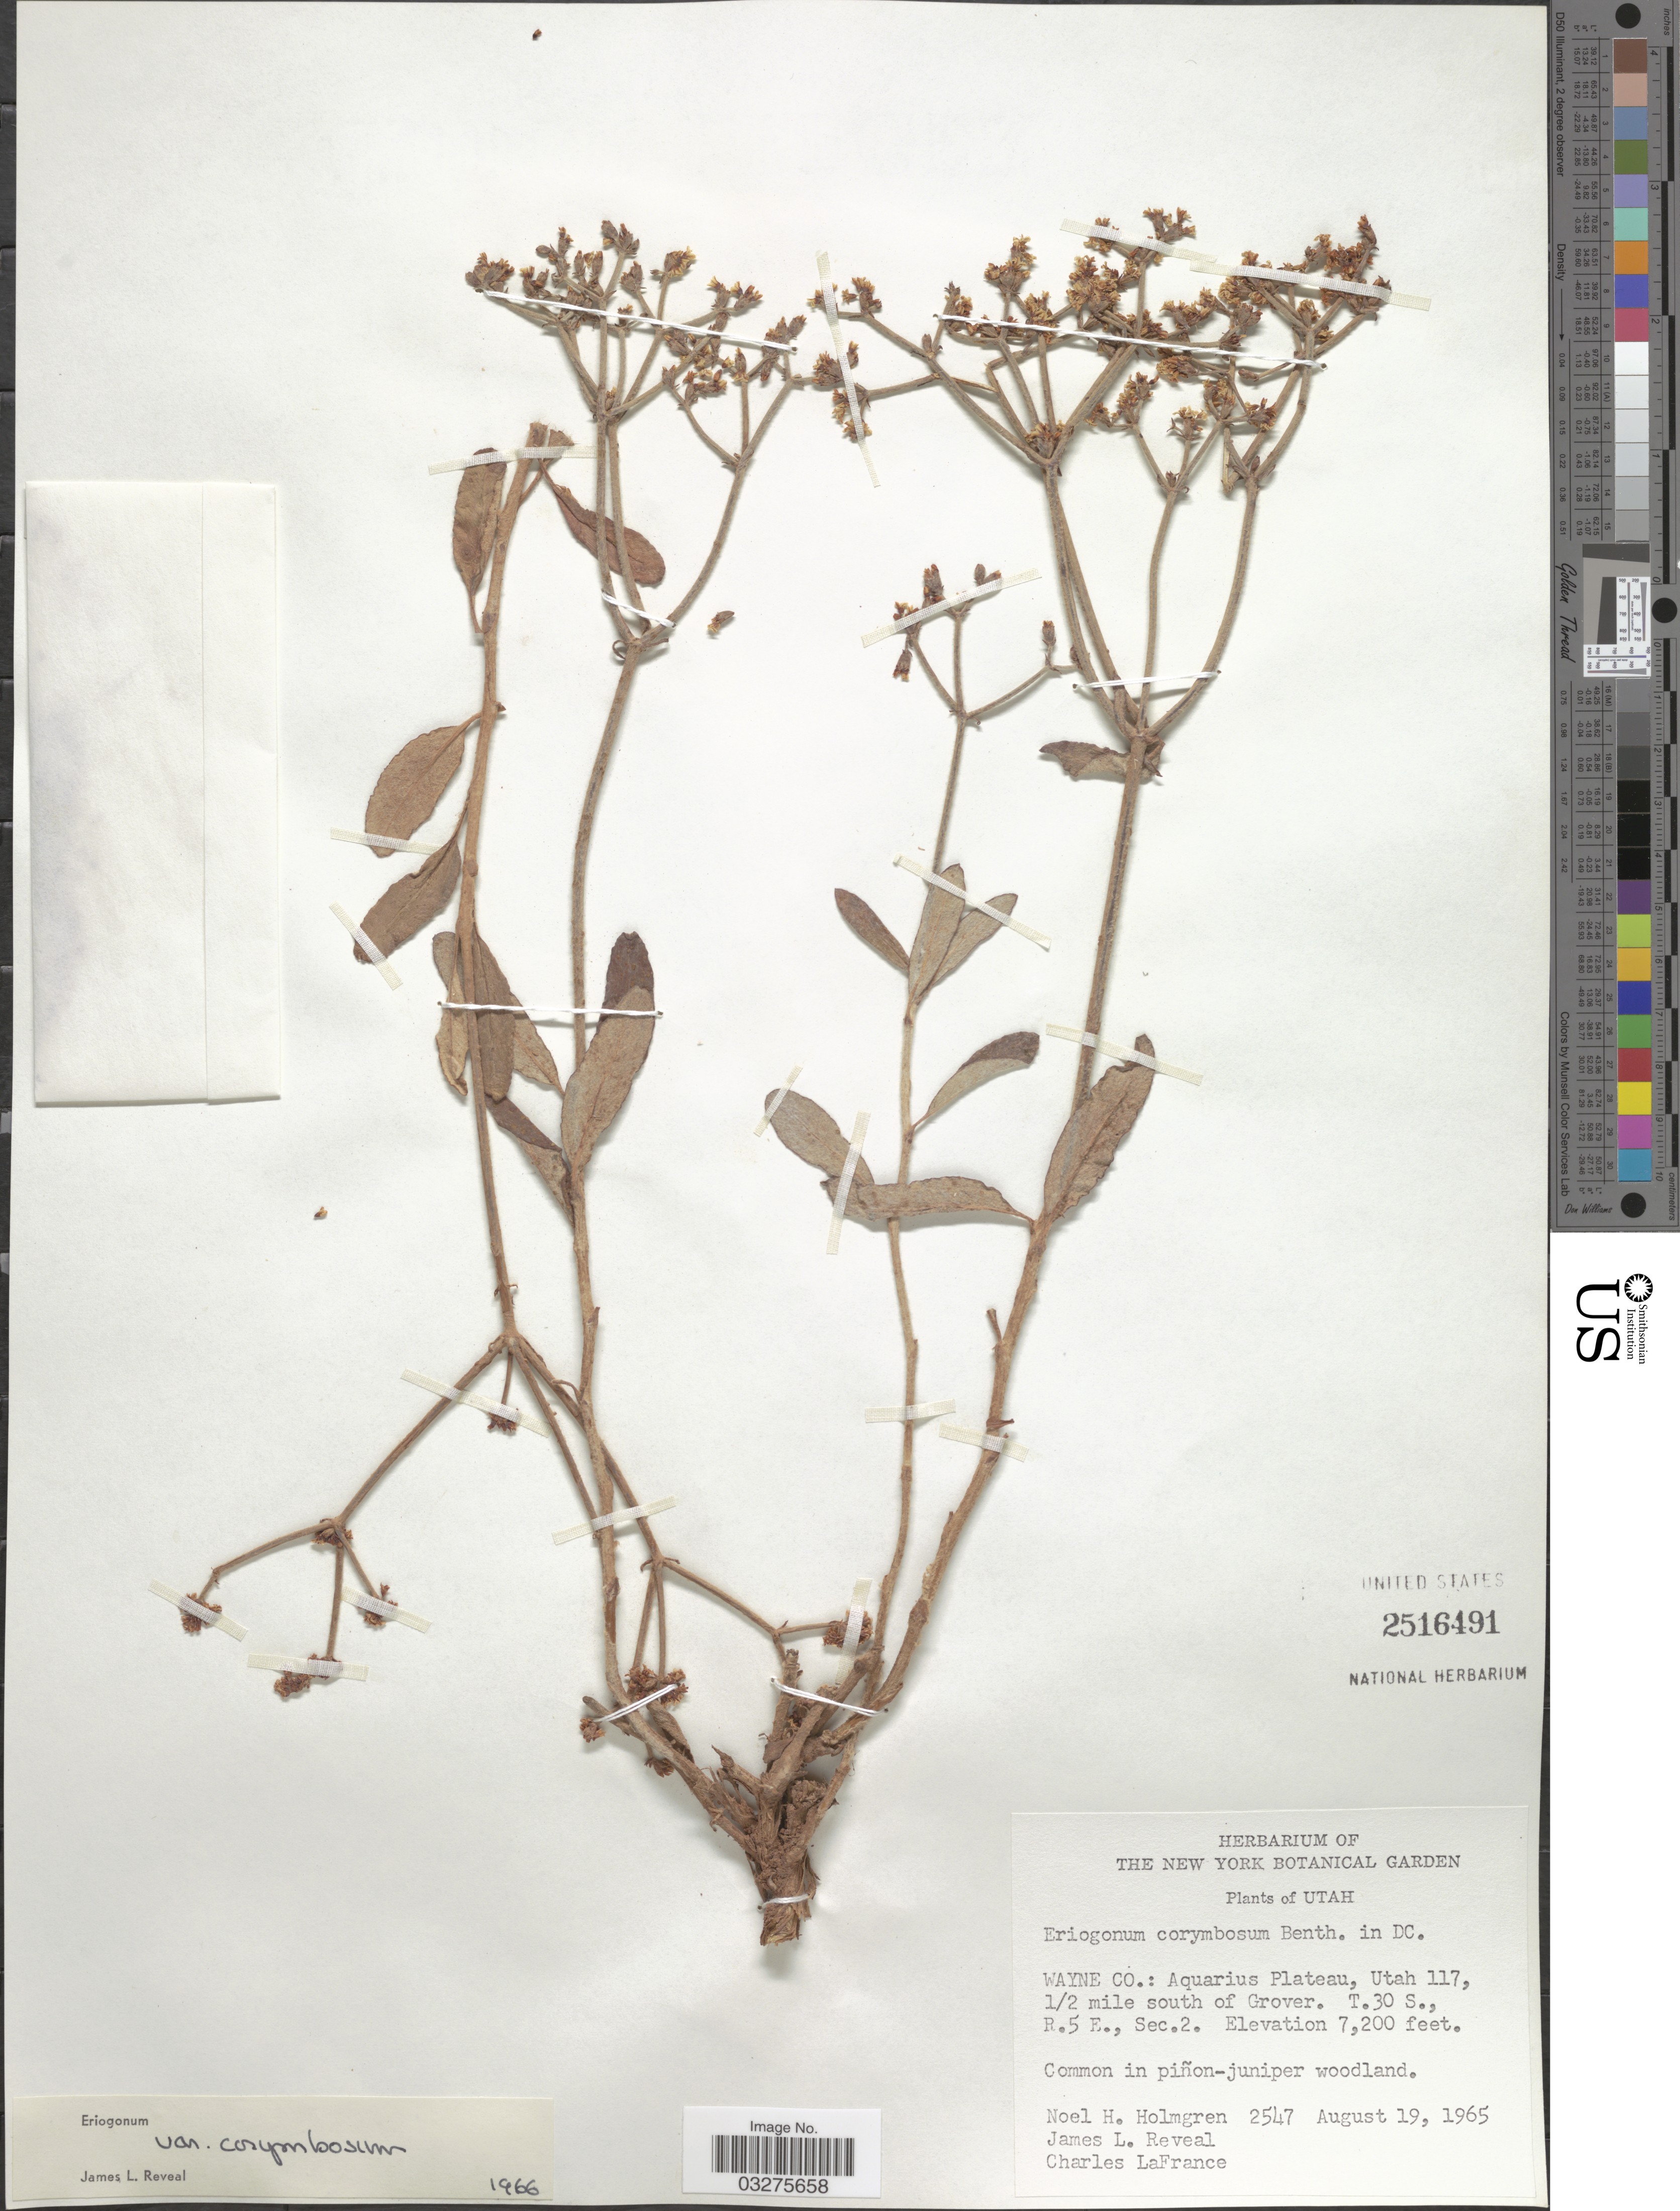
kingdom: Plantae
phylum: Tracheophyta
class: Magnoliopsida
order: Caryophyllales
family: Polygonaceae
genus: Eriogonum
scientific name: Eriogonum corymbosum var. corymbosum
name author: Benth.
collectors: N. H. Holmgren, J. L. Reveal & C. LaFrance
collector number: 2547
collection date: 1965-08-19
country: United States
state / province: Utah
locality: Wayne Co.: Aquarius Plateau, Utah 117, ½ mile south of Grover. T. 30 S., R. 5 E., Sec. 2.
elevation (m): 2195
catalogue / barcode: US 2516491